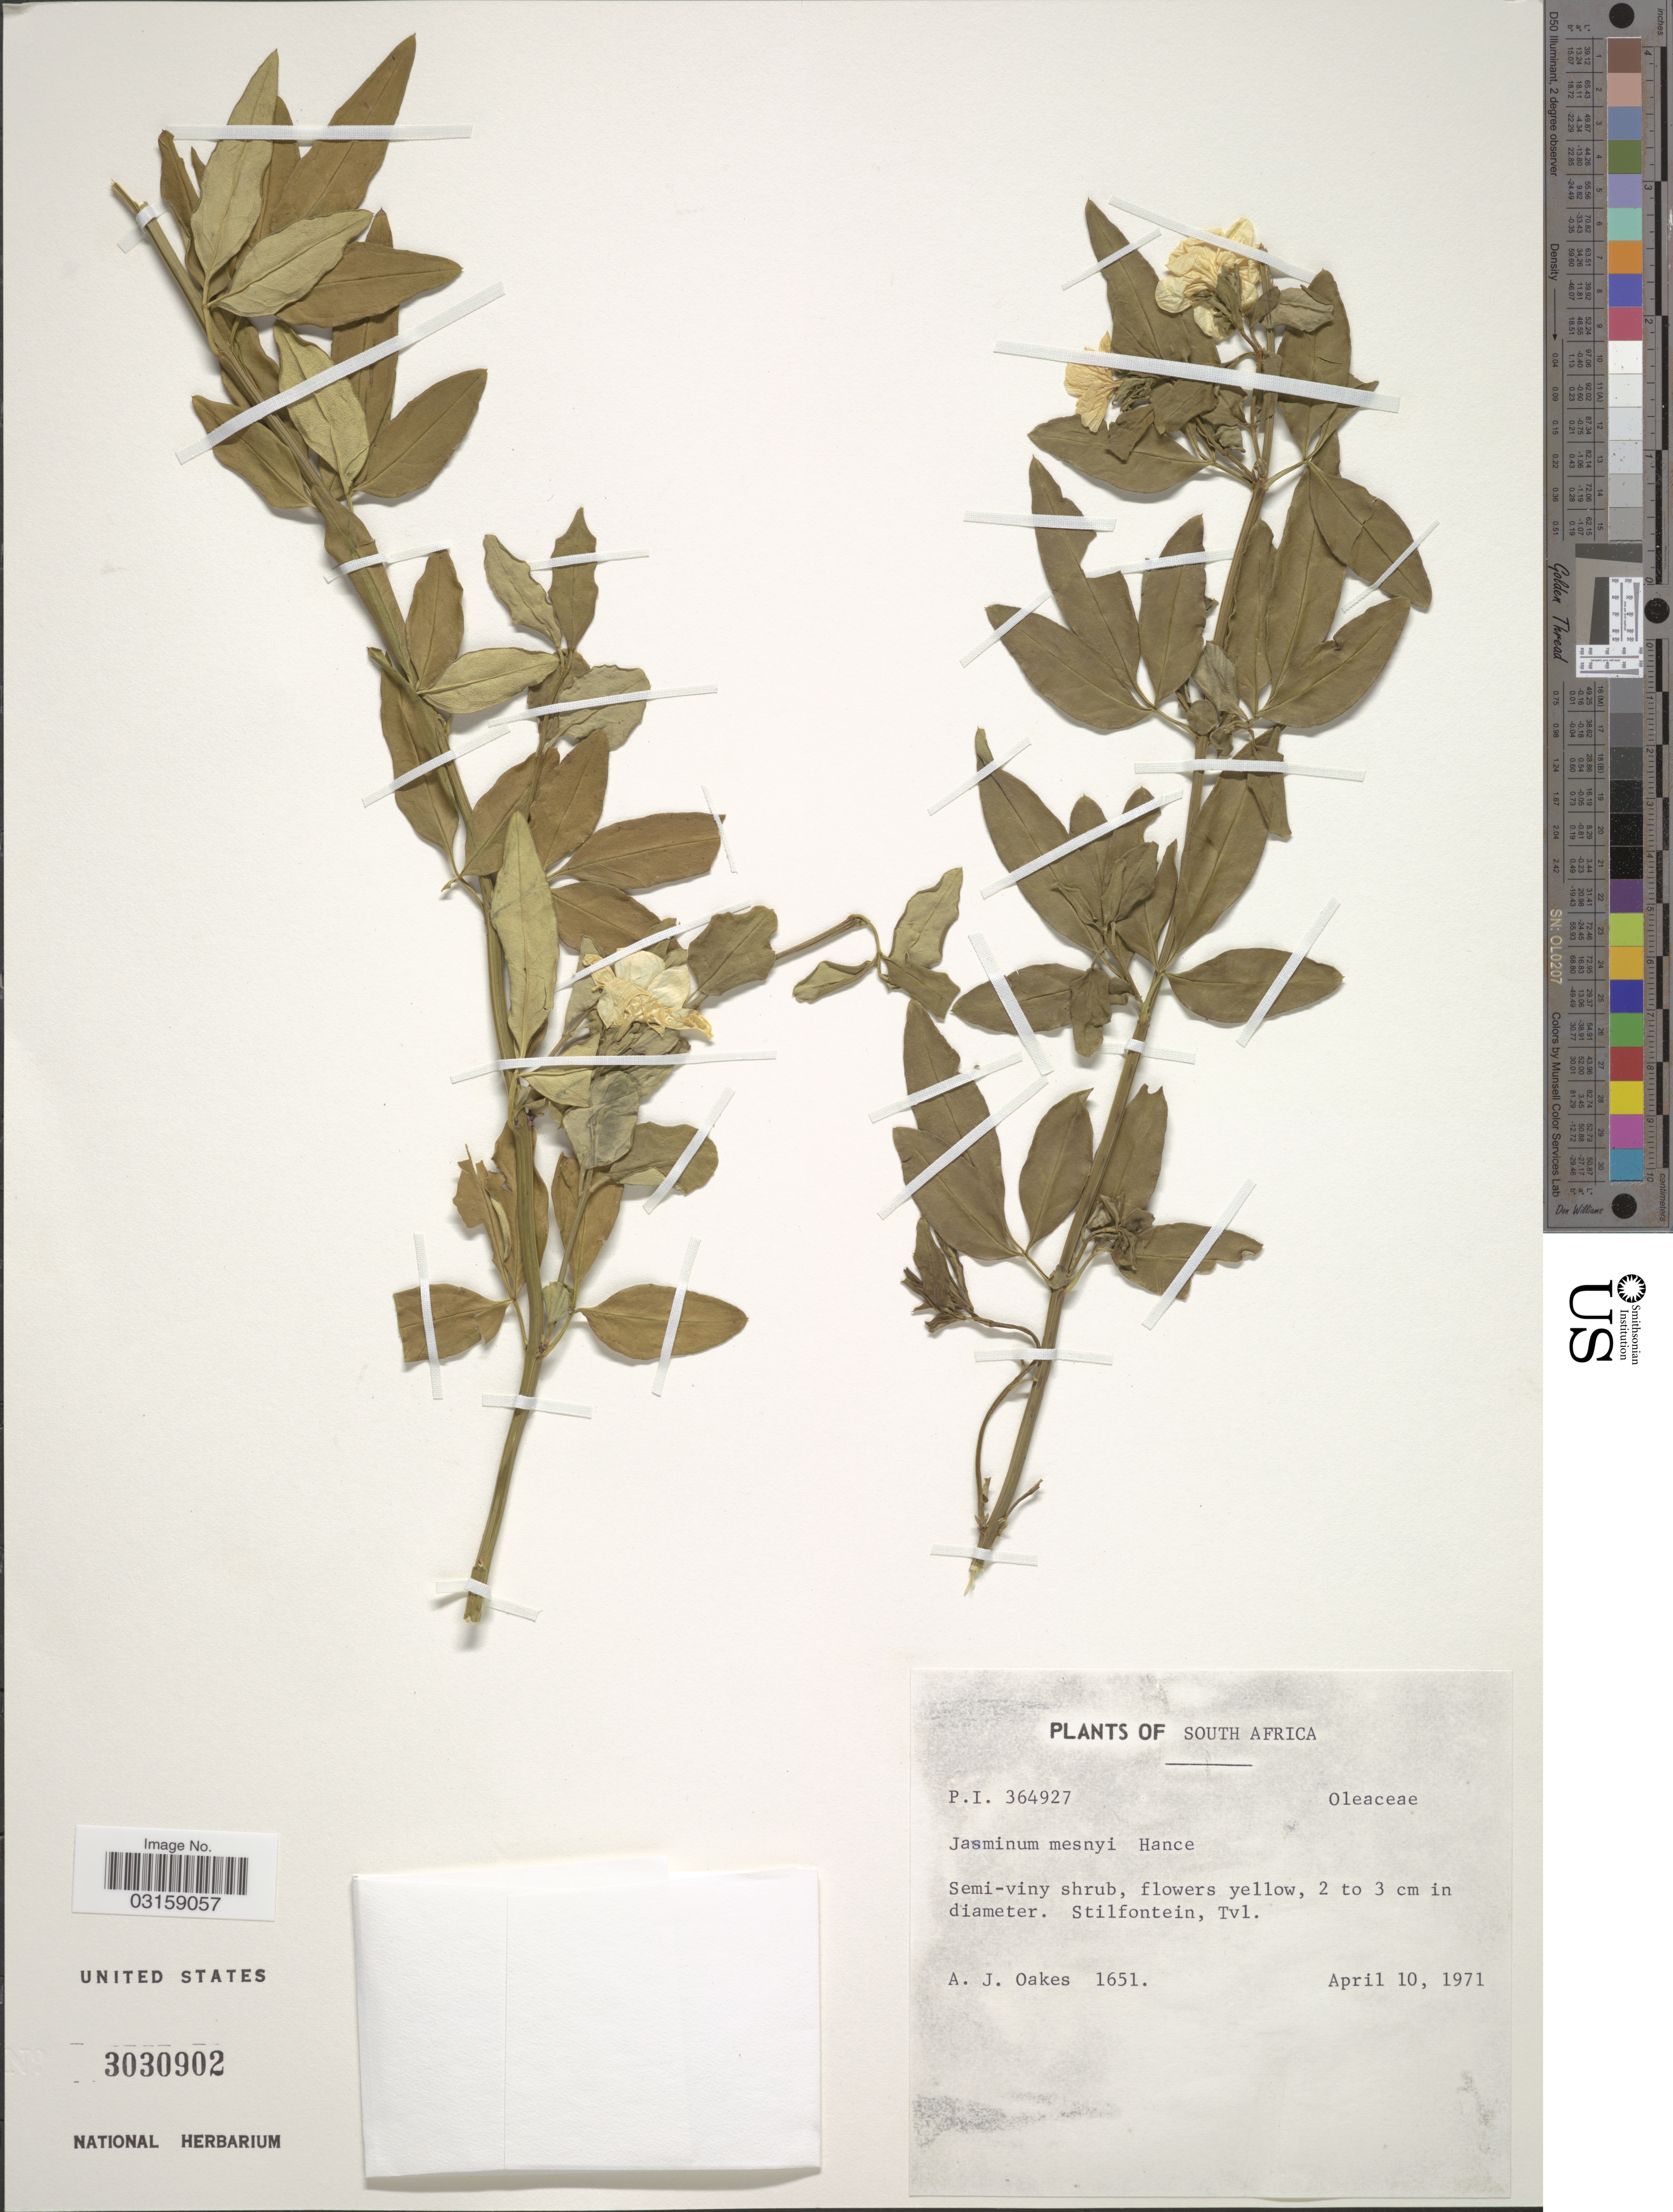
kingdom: Plantae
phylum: Tracheophyta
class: Magnoliopsida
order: Lamiales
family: Oleaceae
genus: Jasminum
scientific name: Jasminum mesnyi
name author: Hance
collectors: A. Oakes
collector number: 1651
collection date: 1971-04-10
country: South Africa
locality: Stilfontein, Tvl.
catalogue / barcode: US 3030902